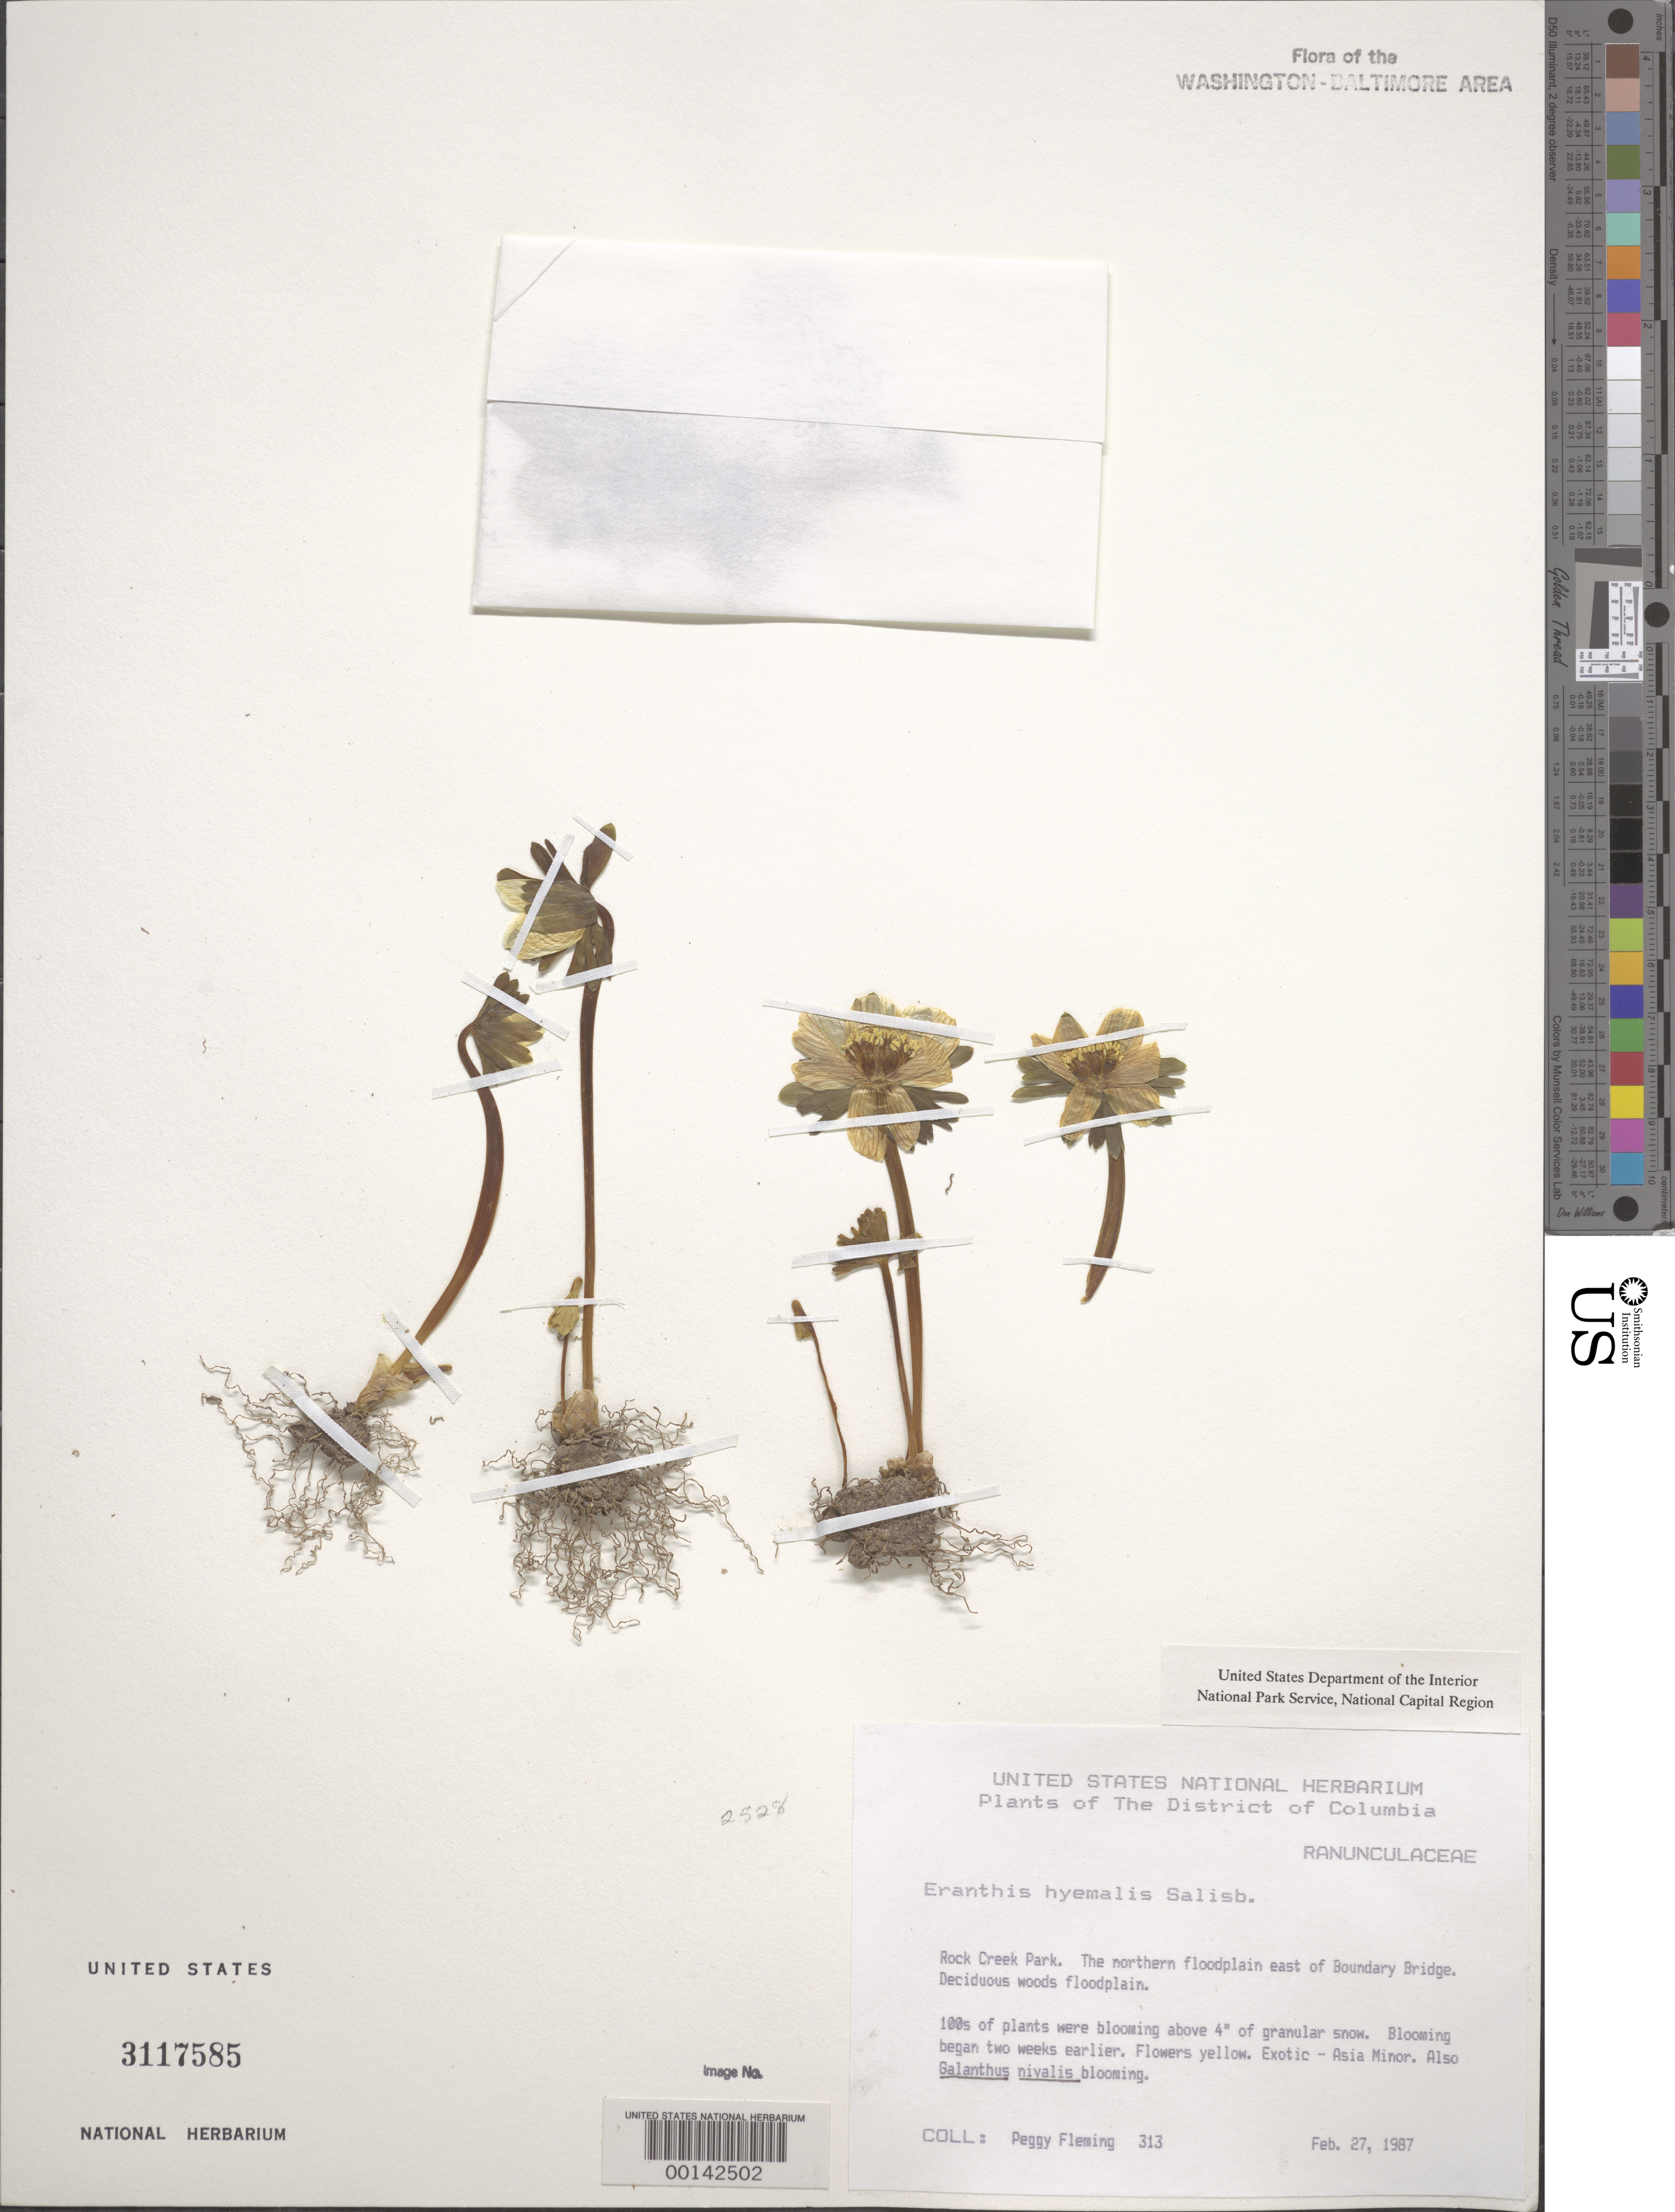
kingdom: Plantae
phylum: Tracheophyta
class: Magnoliopsida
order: Ranunculales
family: Ranunculaceae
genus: Eranthis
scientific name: Eranthis hyemalis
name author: (L.) Salisb.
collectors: P. Fleming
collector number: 313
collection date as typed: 27 Feb 1987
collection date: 1987-02-27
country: United States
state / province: District of Columbia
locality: Rock Creek Park. The northern floodplain east of Boundary Bridge. Rock Creek Park and Vicinity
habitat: Deciduous woods floodplain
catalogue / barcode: US 3117585